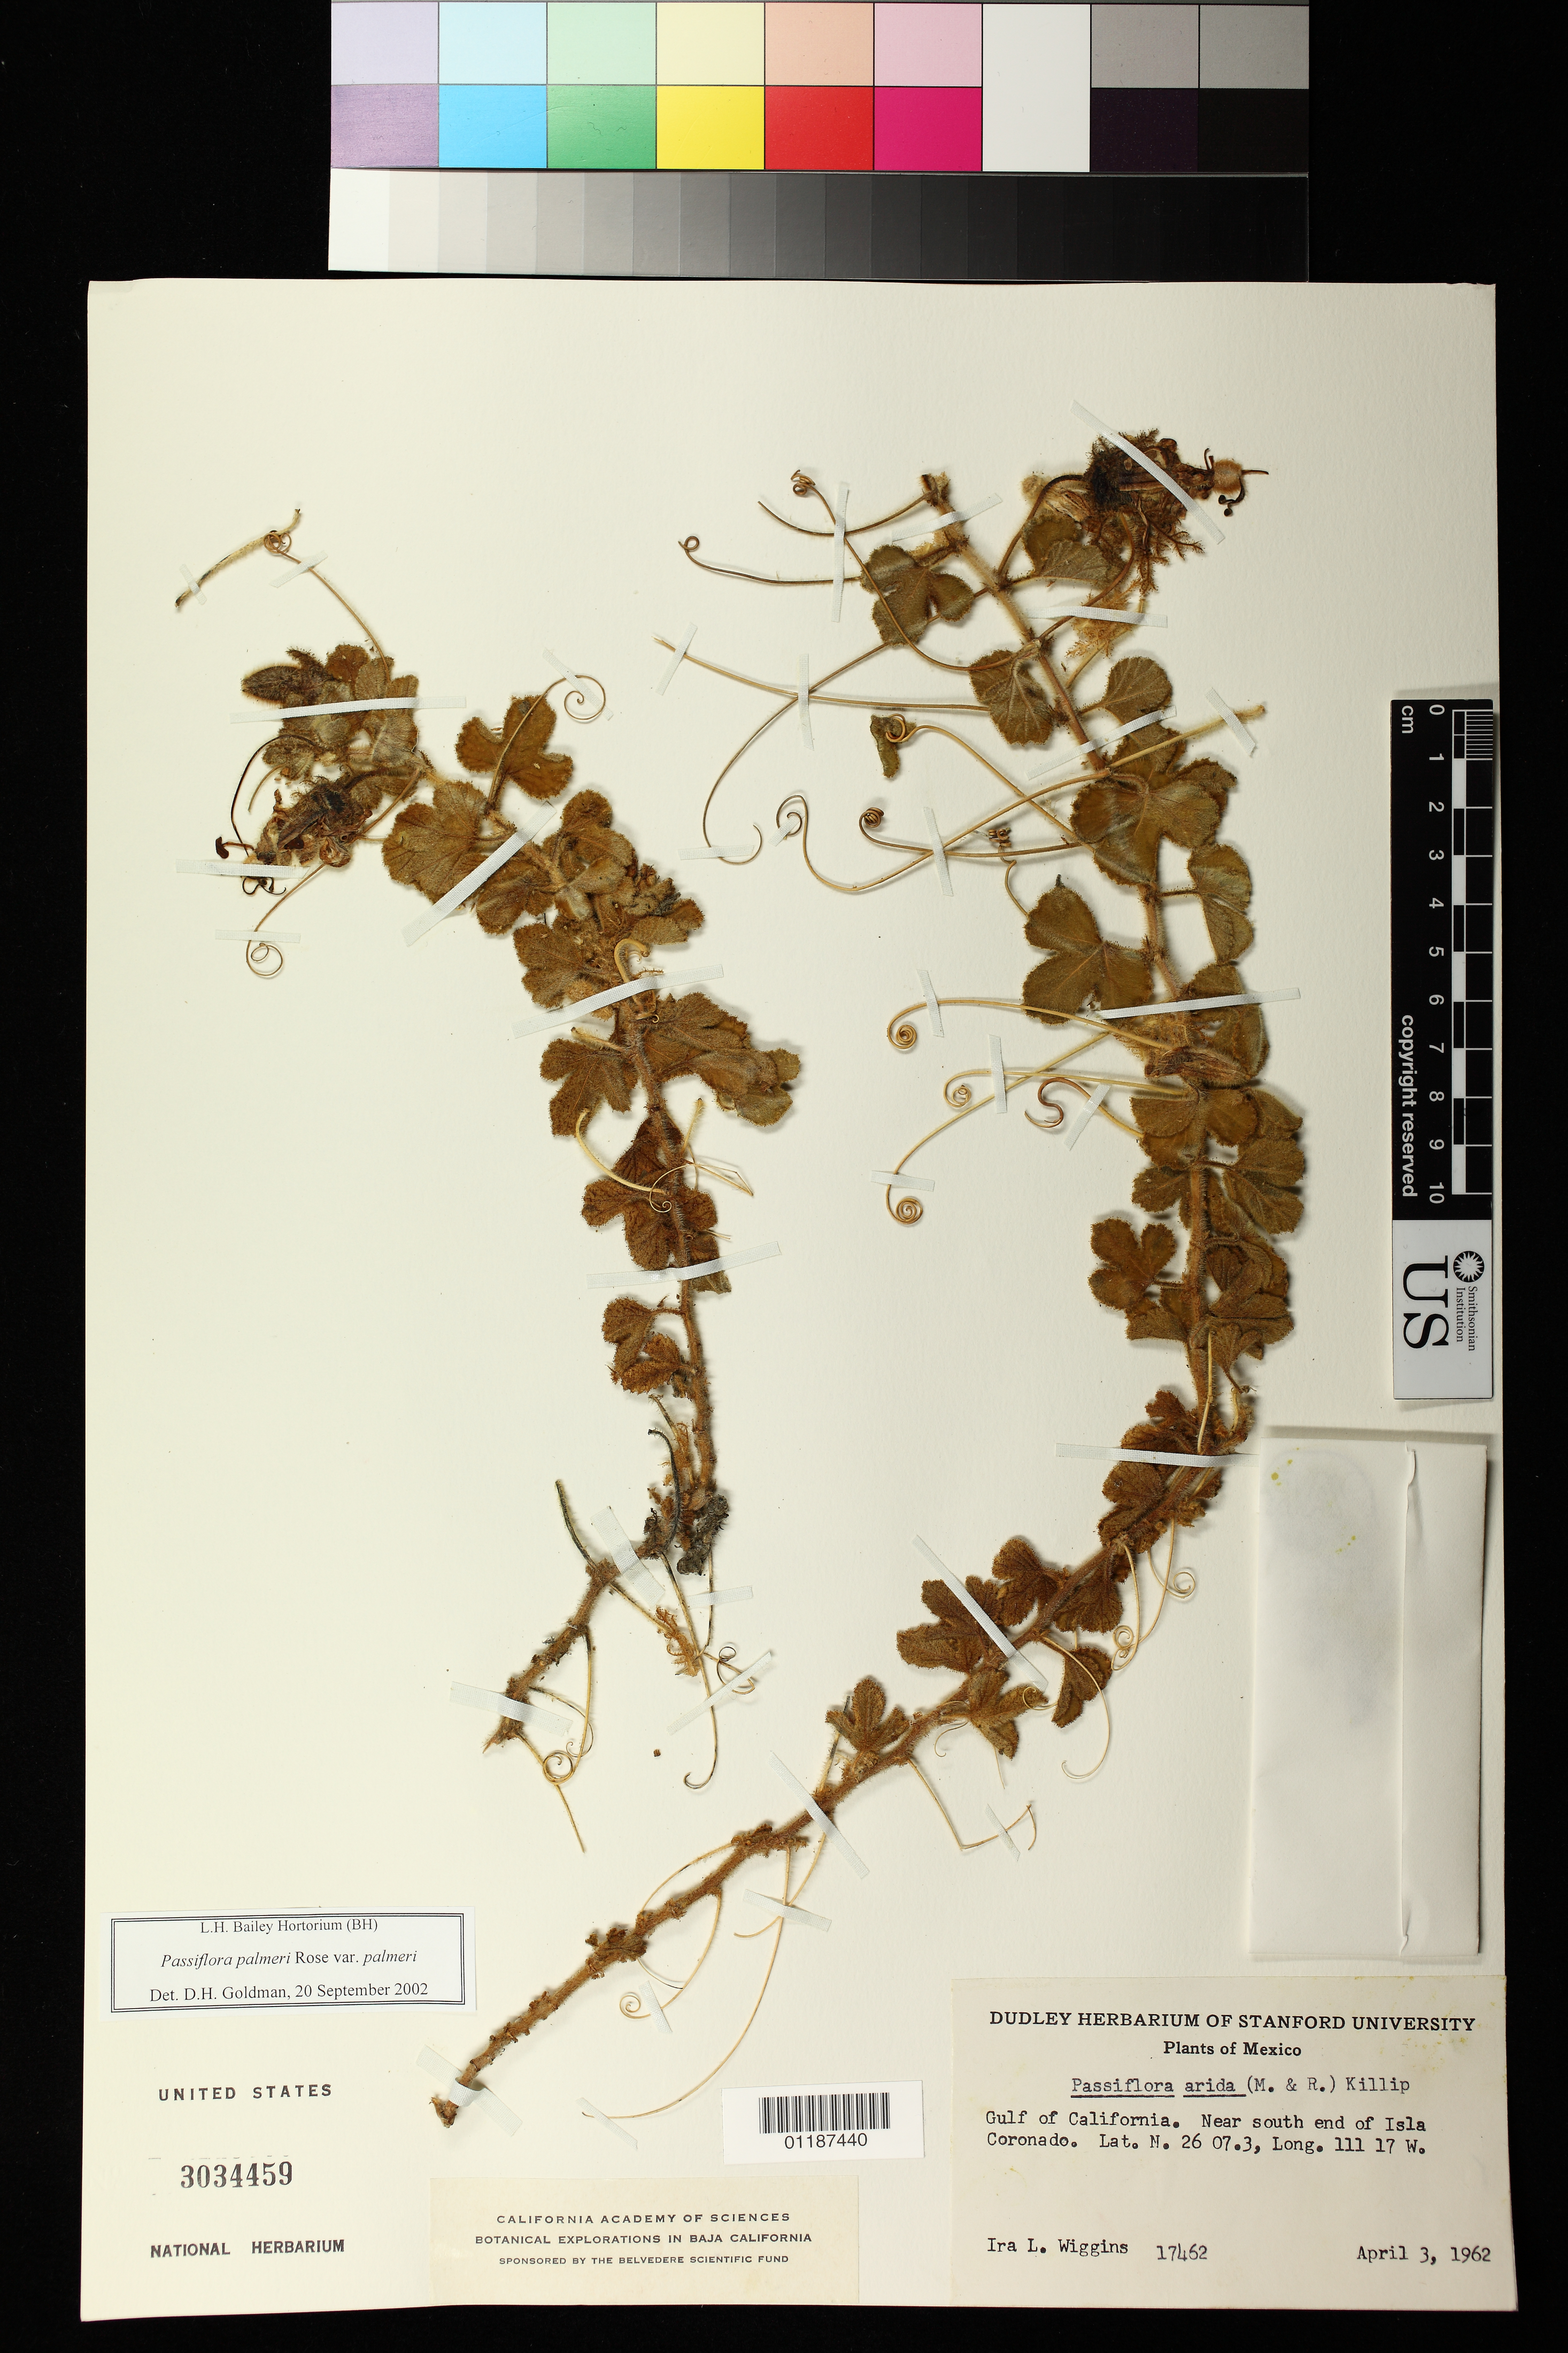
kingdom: Plantae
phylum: Tracheophyta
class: Magnoliopsida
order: Malpighiales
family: Passifloraceae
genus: Passiflora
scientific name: Passiflora palmeri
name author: Rose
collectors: I. L. Wiggins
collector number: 17462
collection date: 1962-04-03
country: Mexico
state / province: Baja California Norte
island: Coronado [Smith]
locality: Near S end of Isla Coronado.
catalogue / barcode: US 3034459